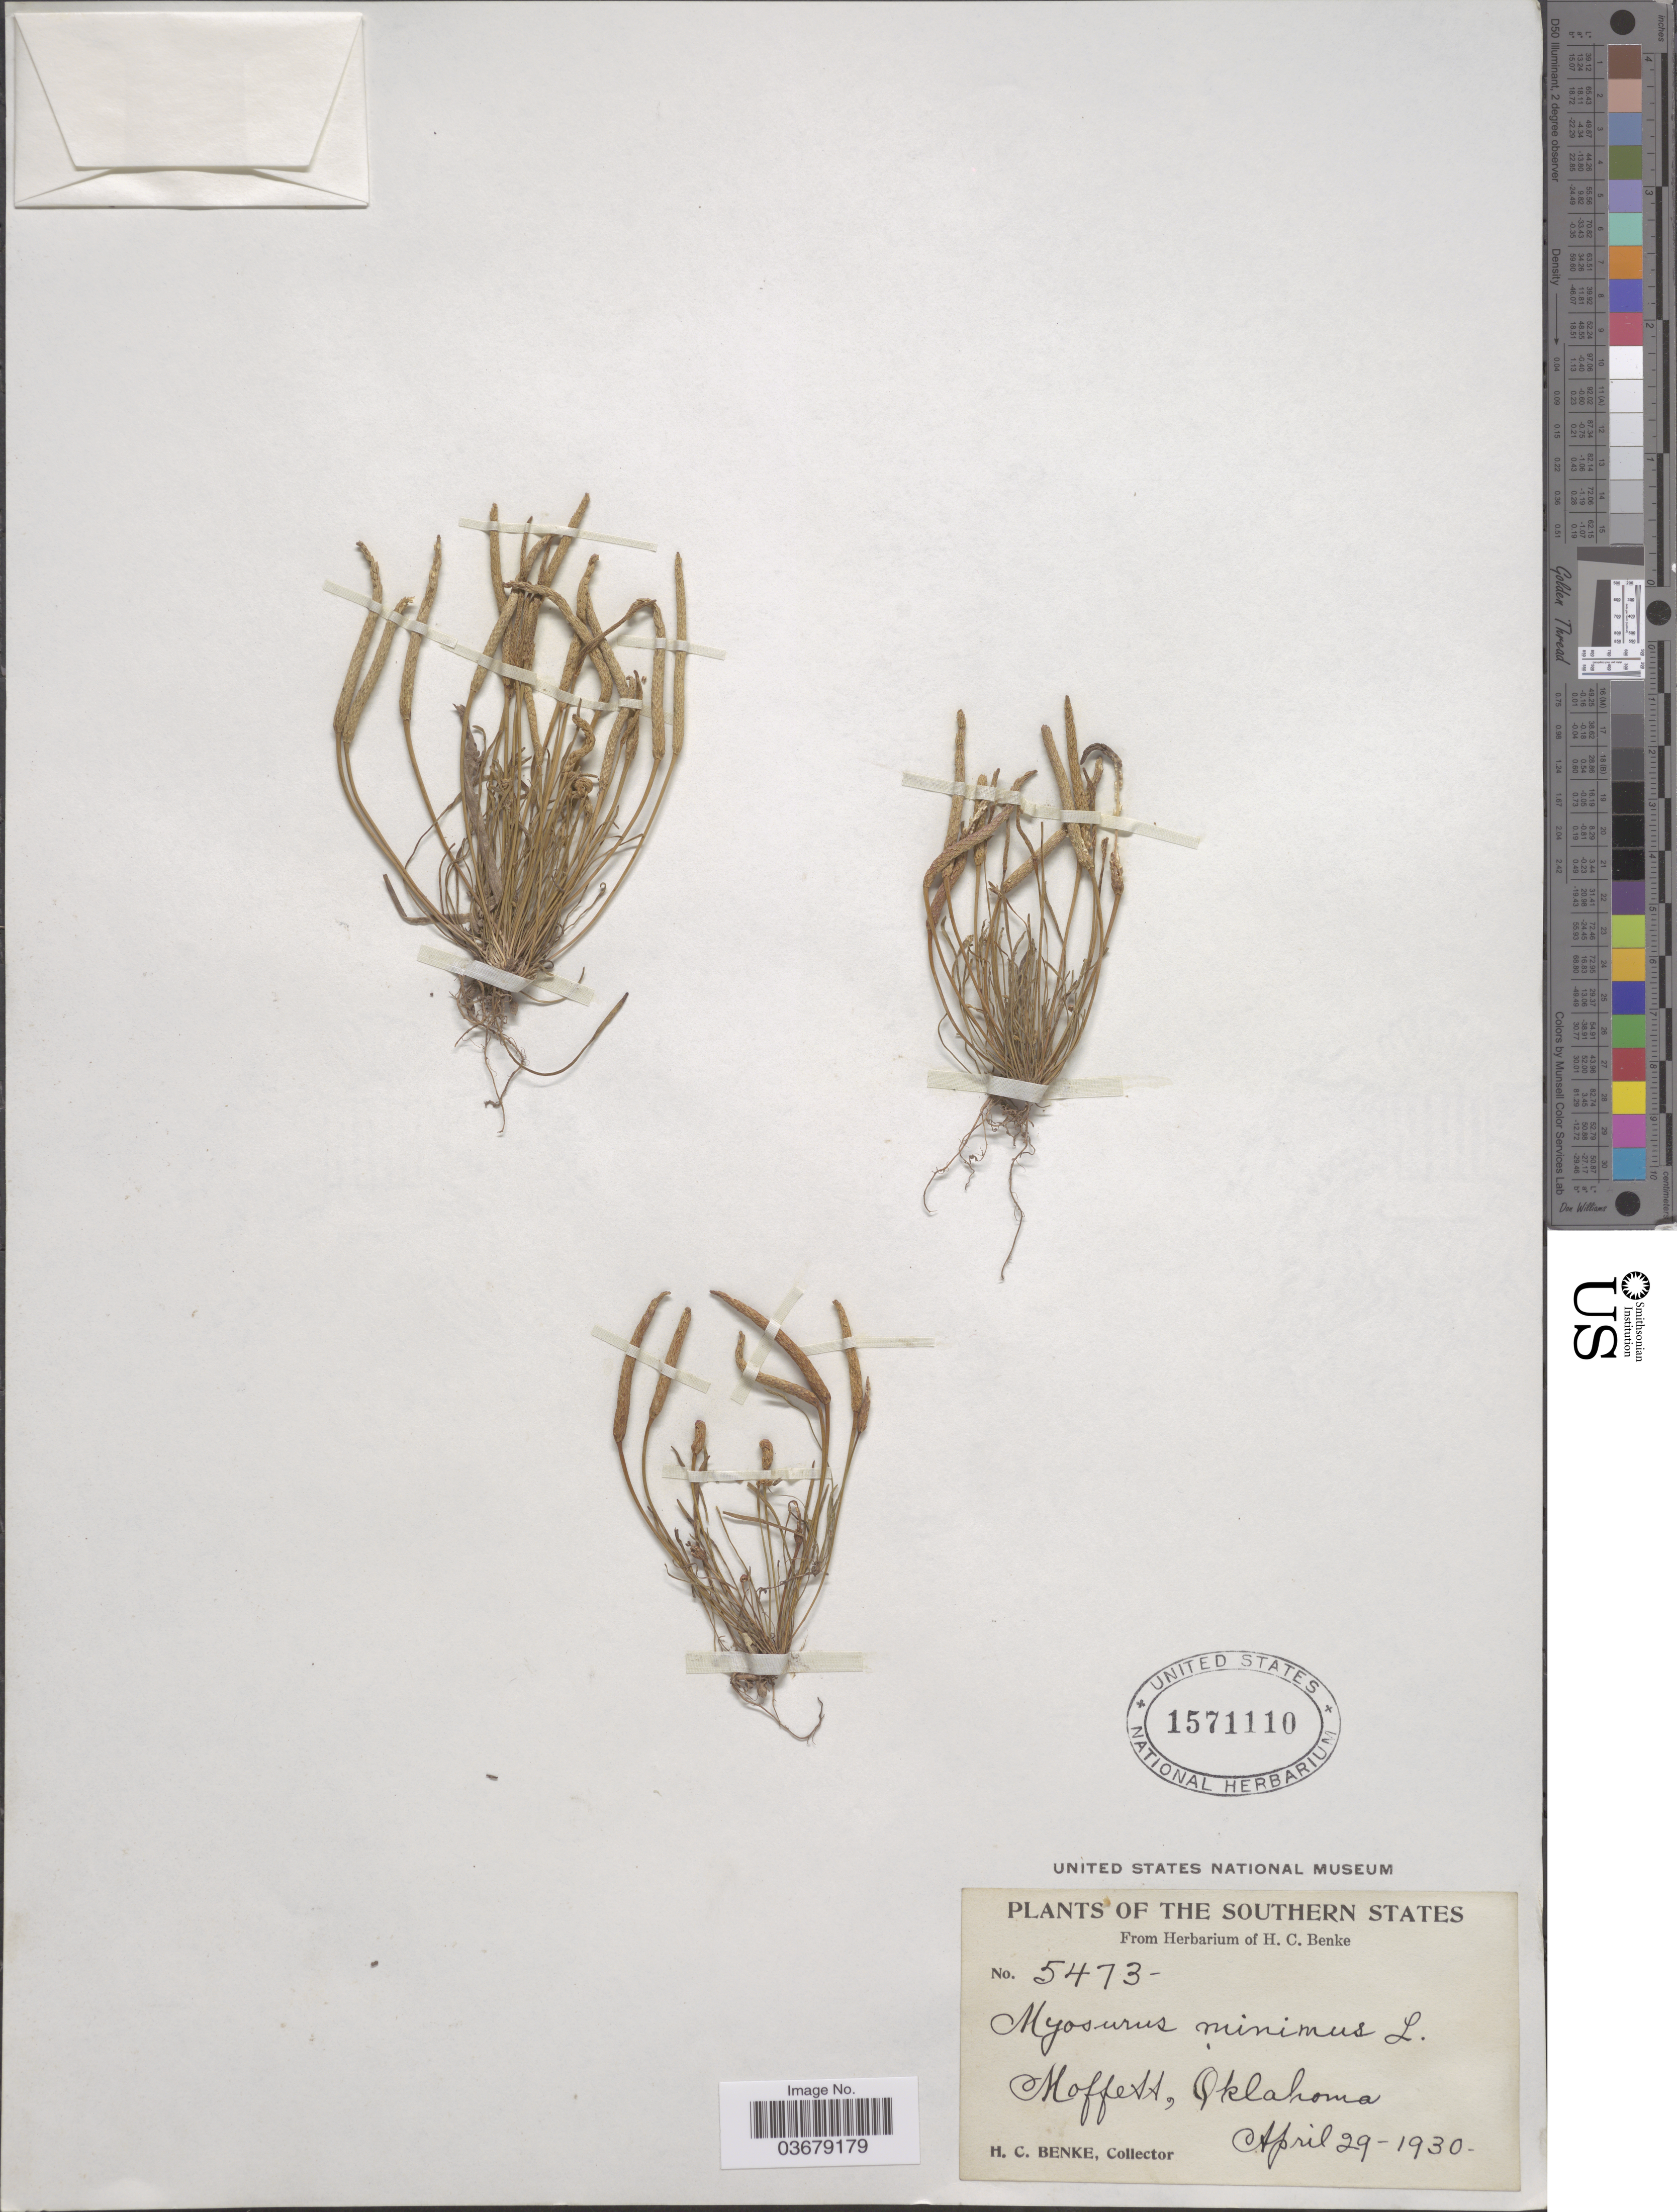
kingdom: Plantae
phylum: Tracheophyta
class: Magnoliopsida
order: Ranunculales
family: Ranunculaceae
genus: Myosurus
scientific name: Myosurus minimus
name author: L.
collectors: H. Benke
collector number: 5473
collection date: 1930-04-29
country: United States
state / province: Oklahoma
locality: The Southern States. Moffett.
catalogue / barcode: US 1571110